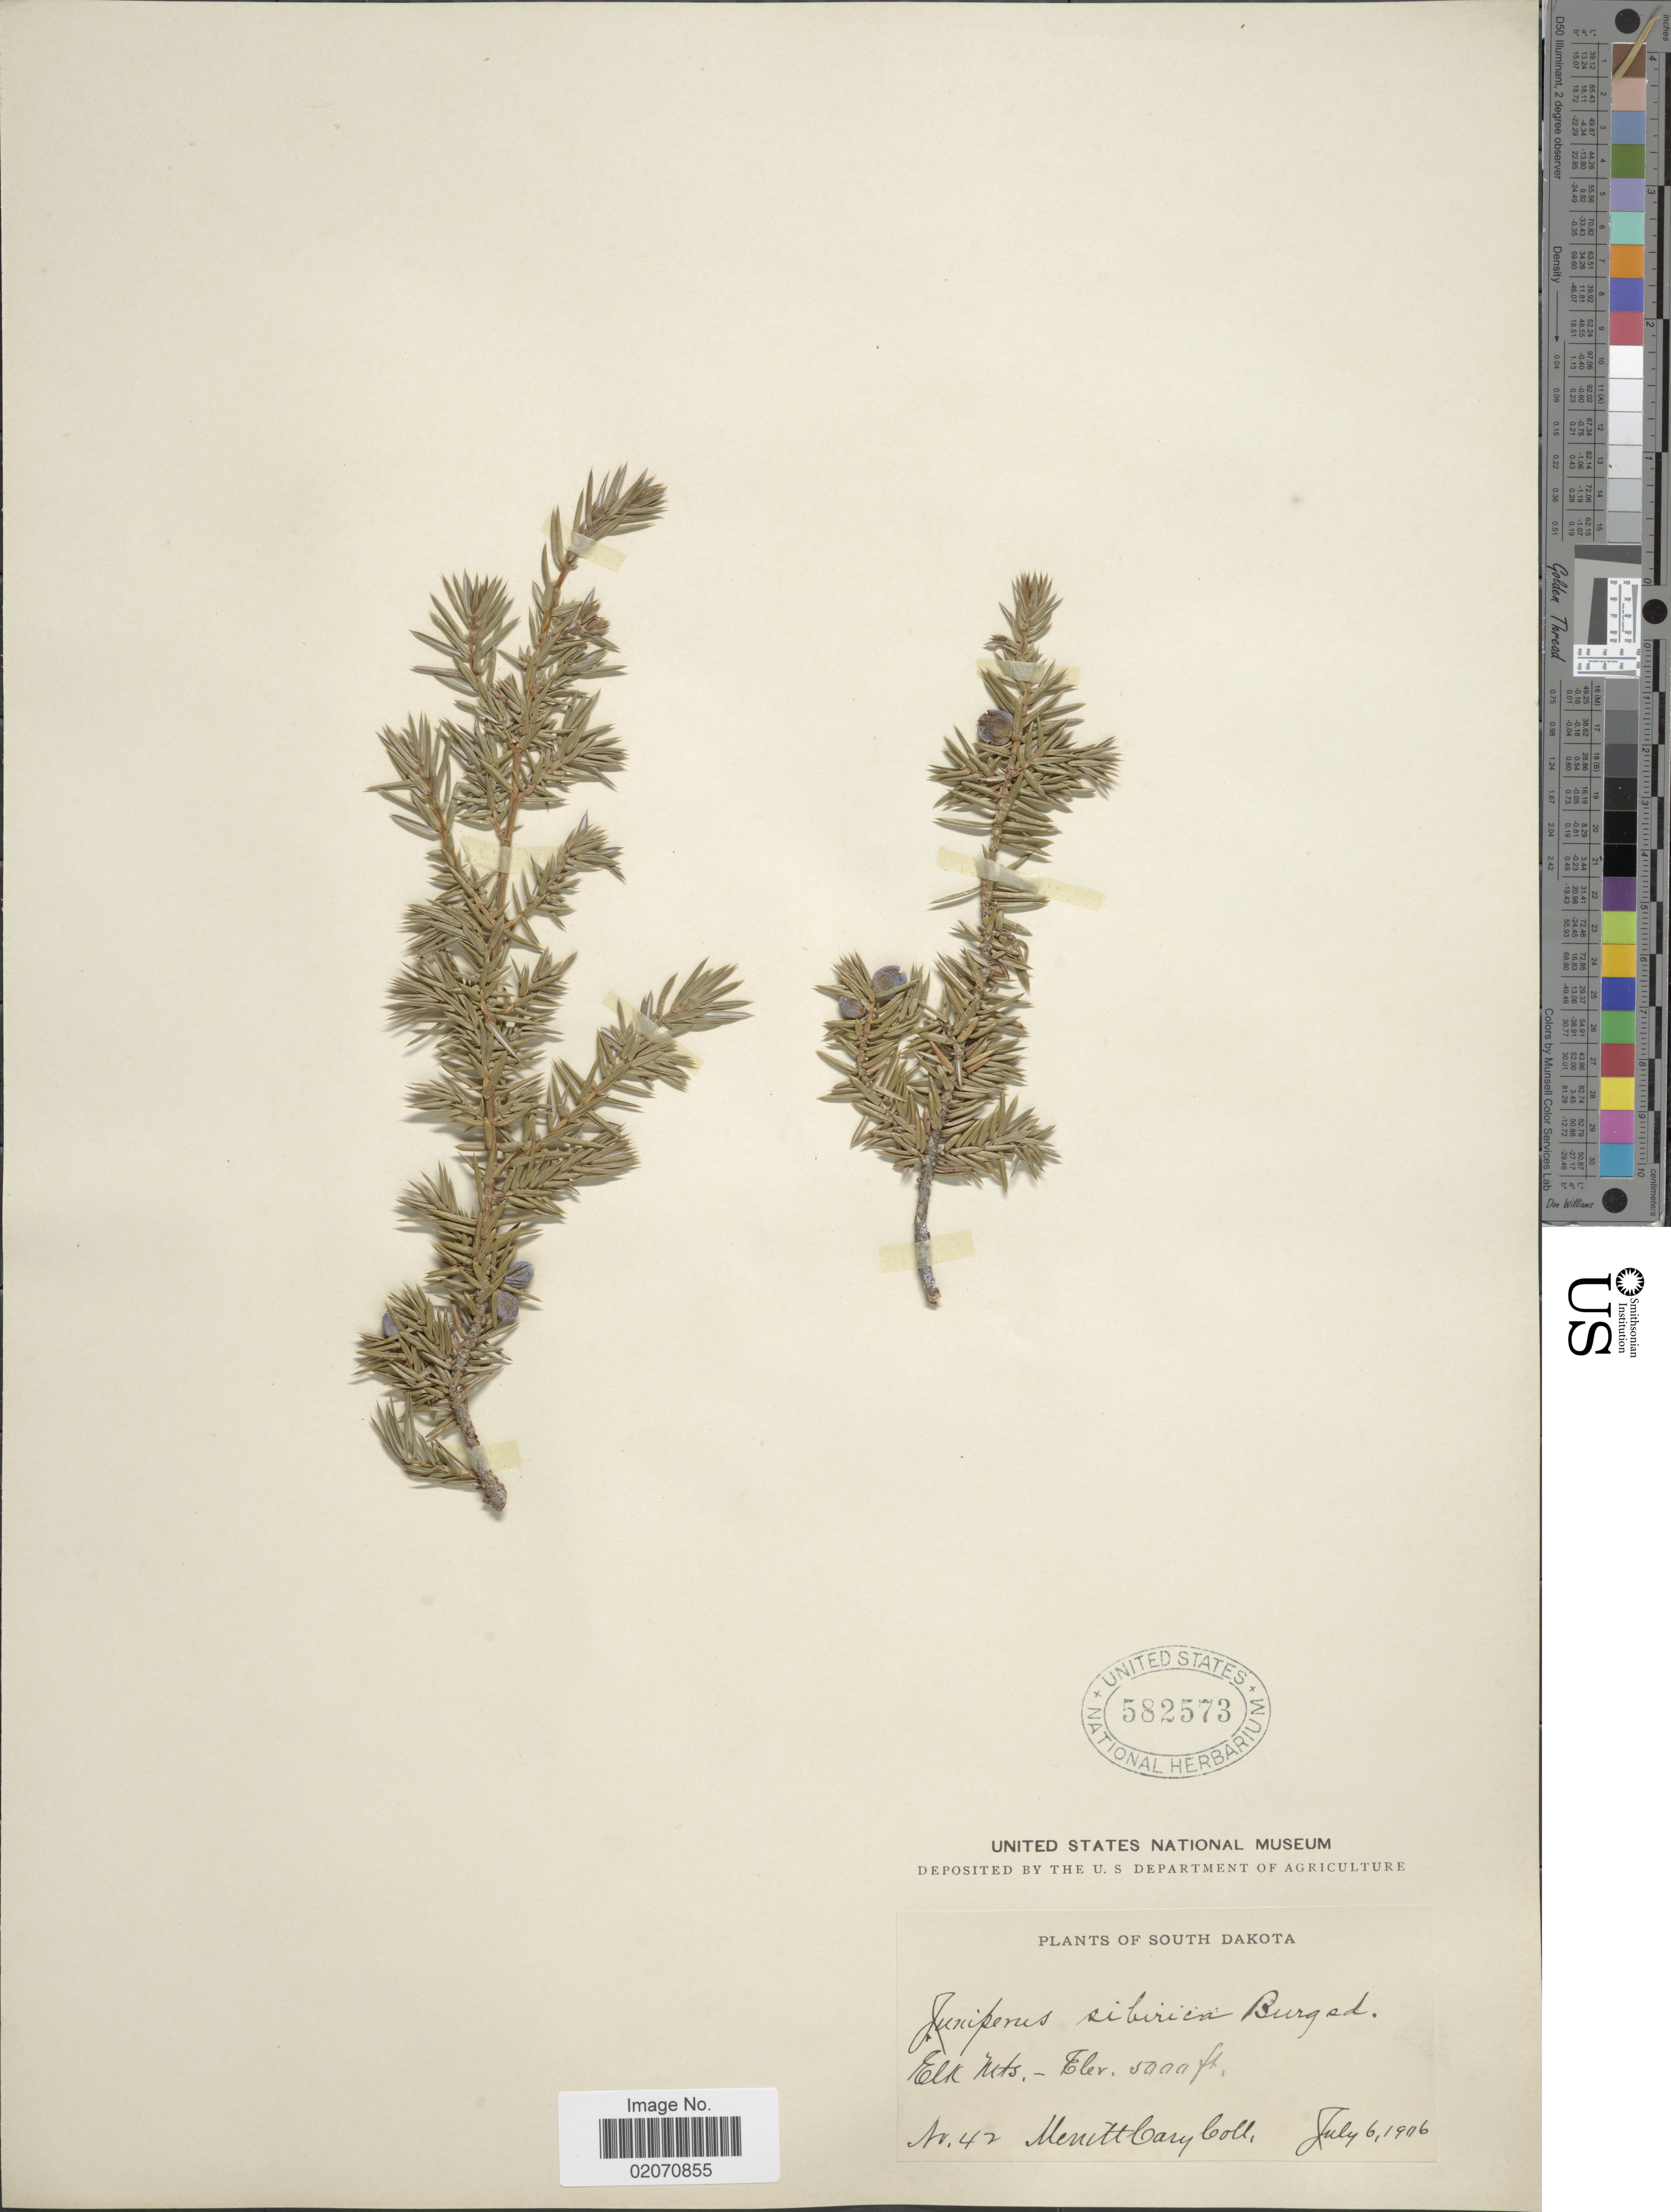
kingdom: Plantae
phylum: Tracheophyta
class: Pinopsida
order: Pinales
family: Cupressaceae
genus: Juniperus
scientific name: Juniperus communis subsp. nana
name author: (Willd.) Syme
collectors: M. Cary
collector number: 42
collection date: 1906-07-06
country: United States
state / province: South Dakota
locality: Elk Mts.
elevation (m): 1524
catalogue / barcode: US 582573